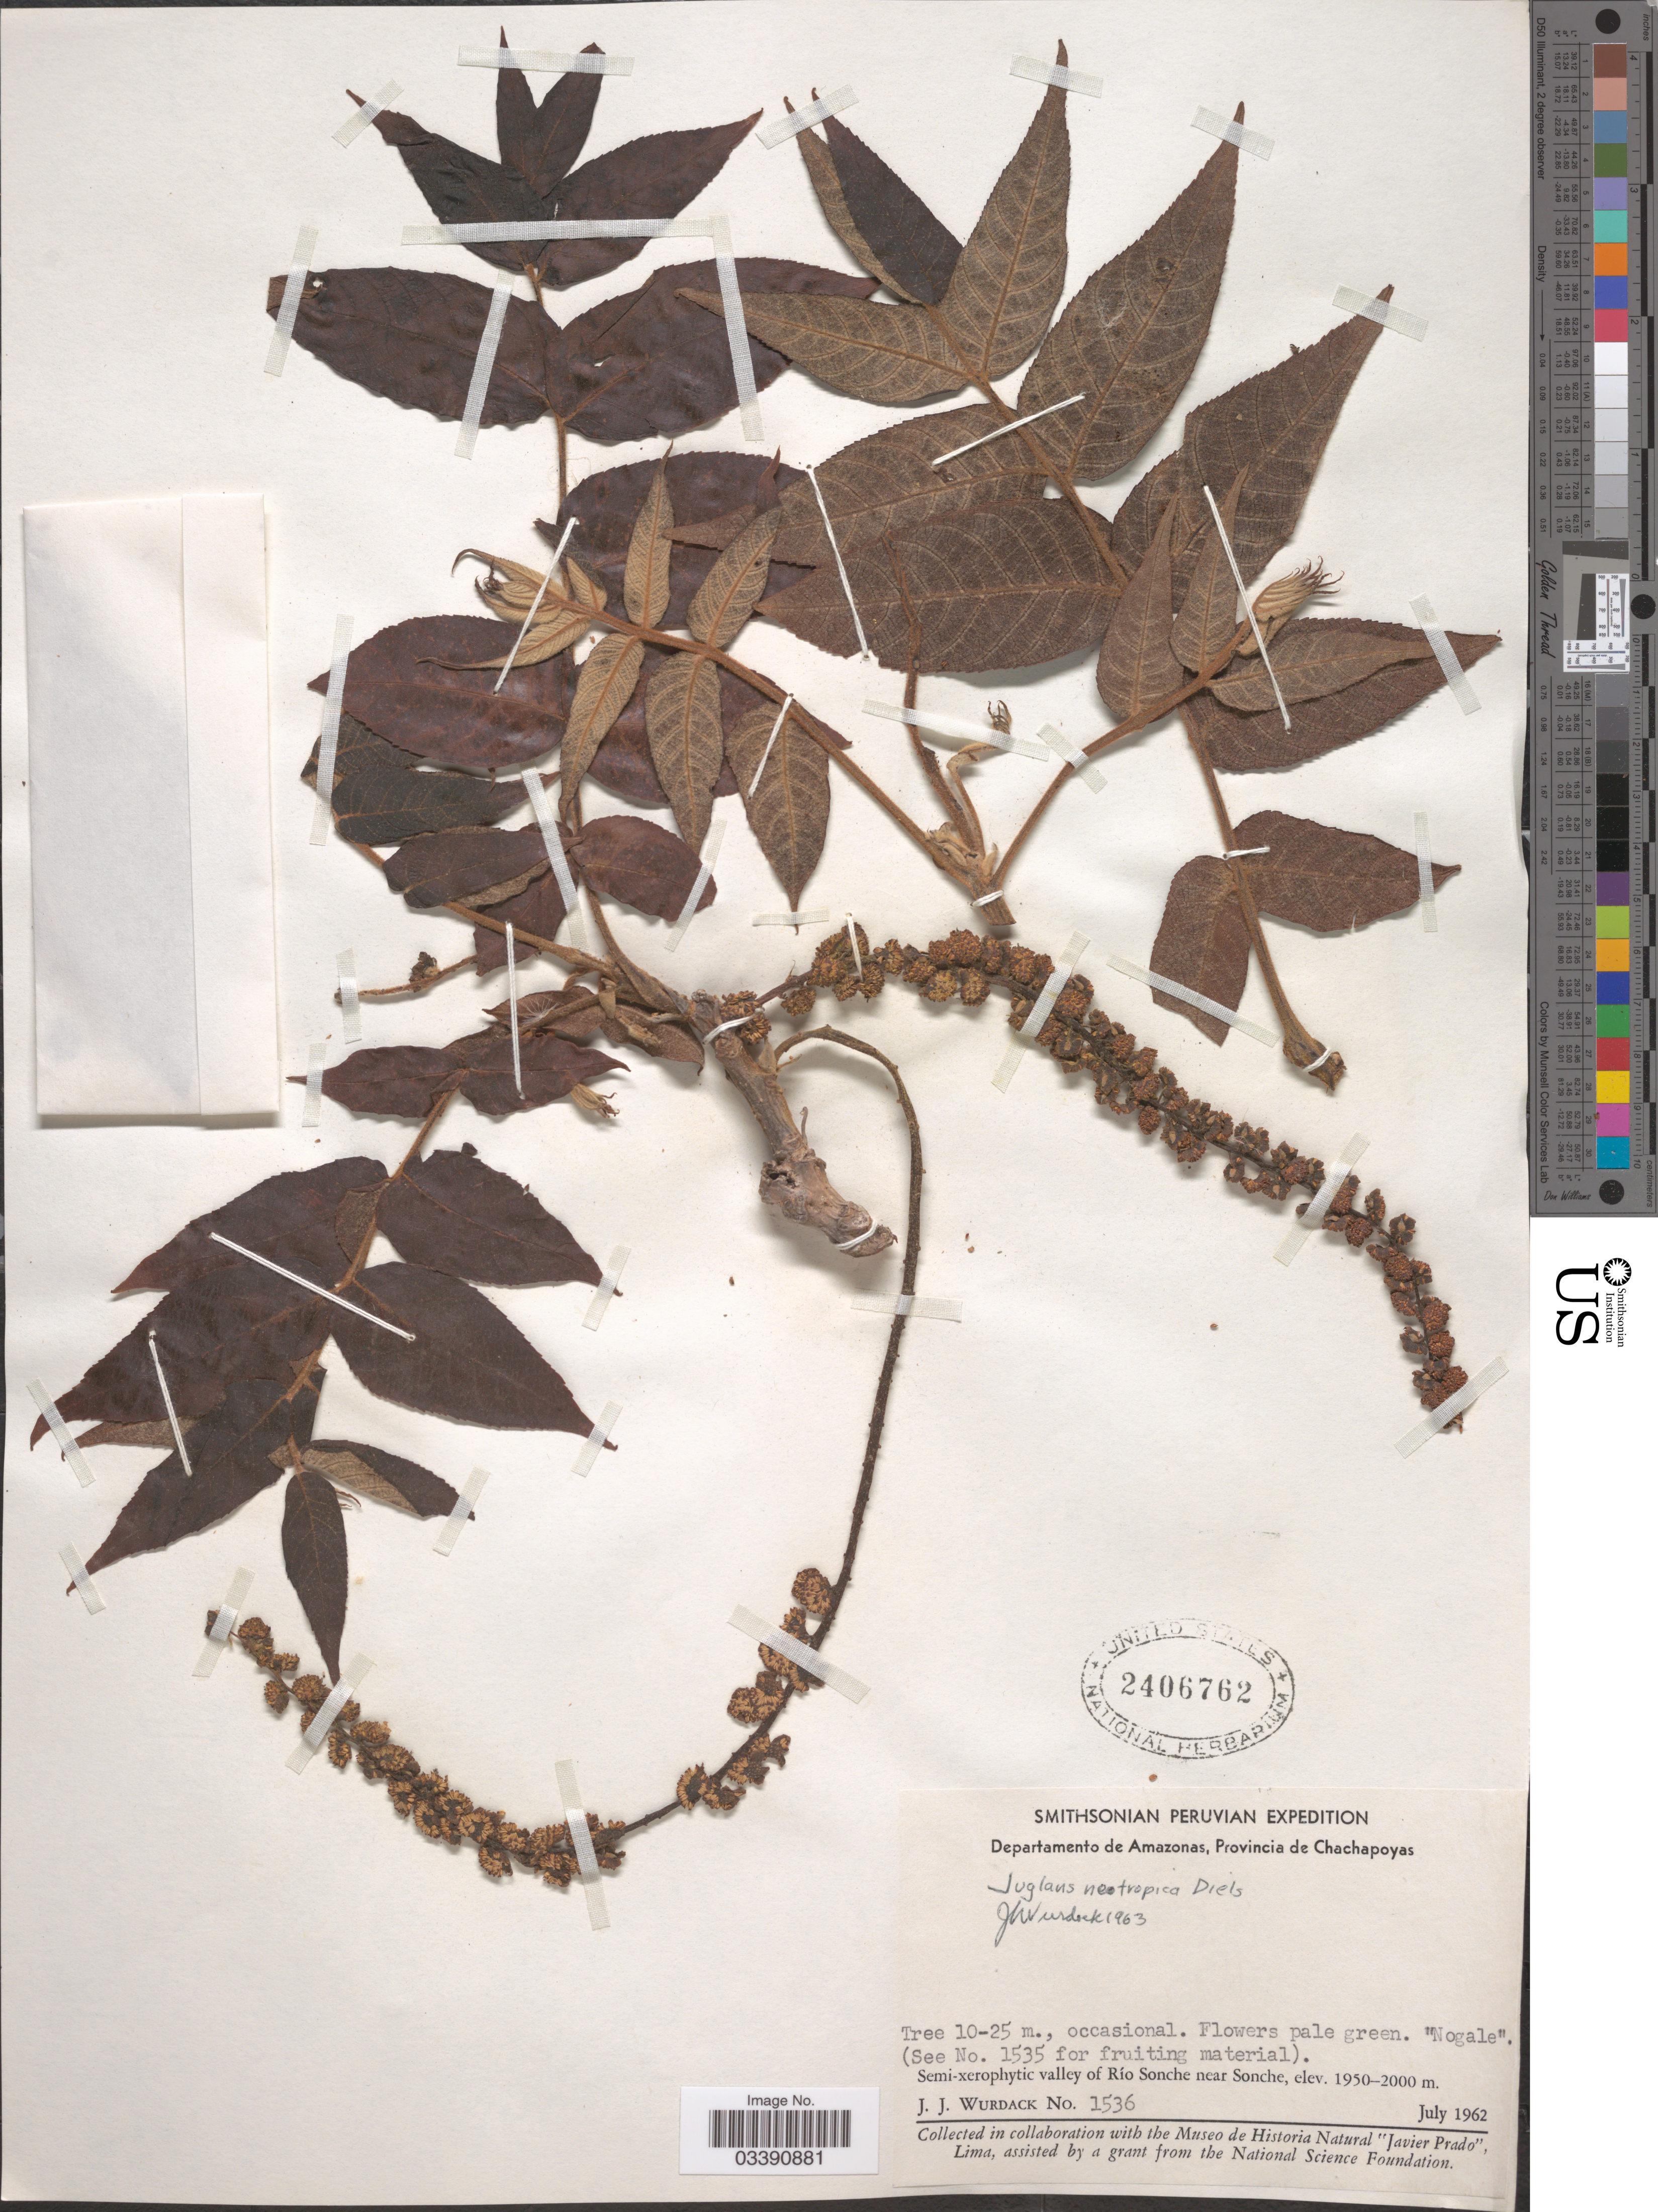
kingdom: Plantae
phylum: Tracheophyta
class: Magnoliopsida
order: Fagales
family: Juglandaceae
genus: Juglans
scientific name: Juglans neotropica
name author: Diels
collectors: J. J. Wurdack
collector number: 1536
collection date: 1962-07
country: Peru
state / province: Amazonas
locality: Departamento de Amazonas, Provincia de Chachapoyas. Valley of Río Sonche near Sonche.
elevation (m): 1950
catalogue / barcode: US 2406762